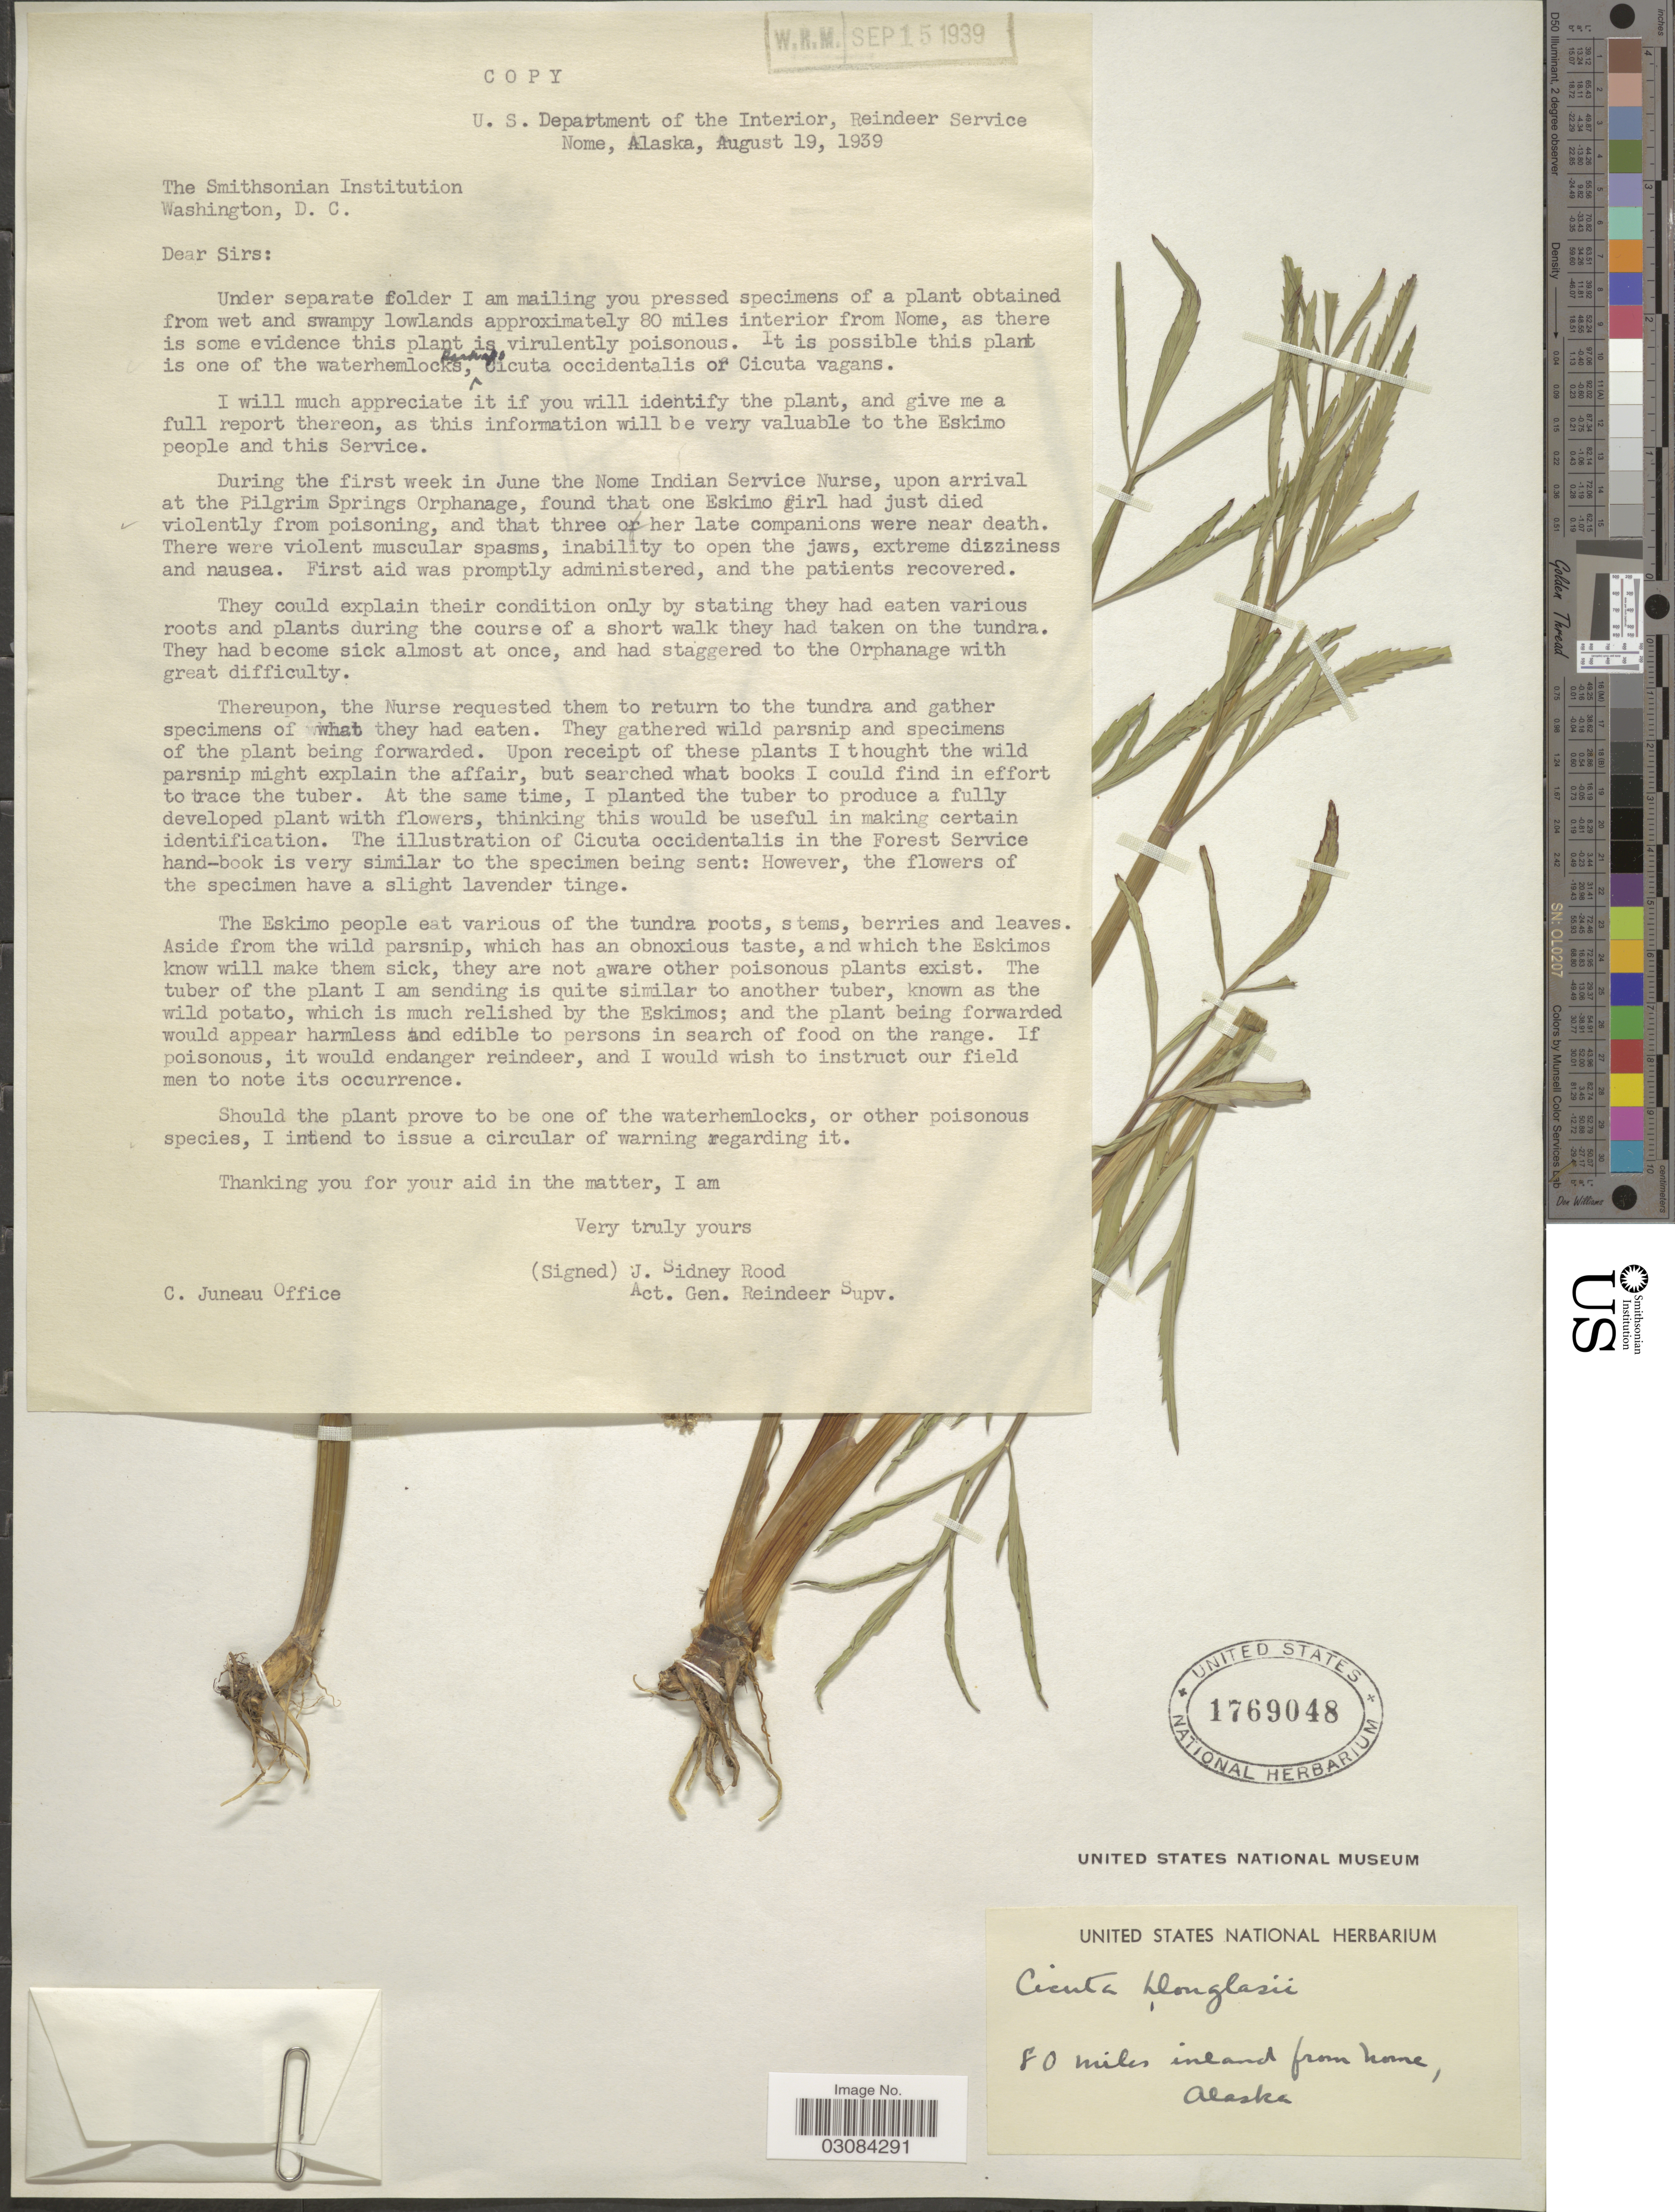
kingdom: Plantae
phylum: Tracheophyta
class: Magnoliopsida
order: Apiales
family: Apiaceae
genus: Cicuta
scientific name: Cicuta douglasii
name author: (DC.) J.M. Coult. & Rose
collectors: ex herb. United States National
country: United States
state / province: Alaska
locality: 80 miles inland from Nome.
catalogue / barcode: US 1769048